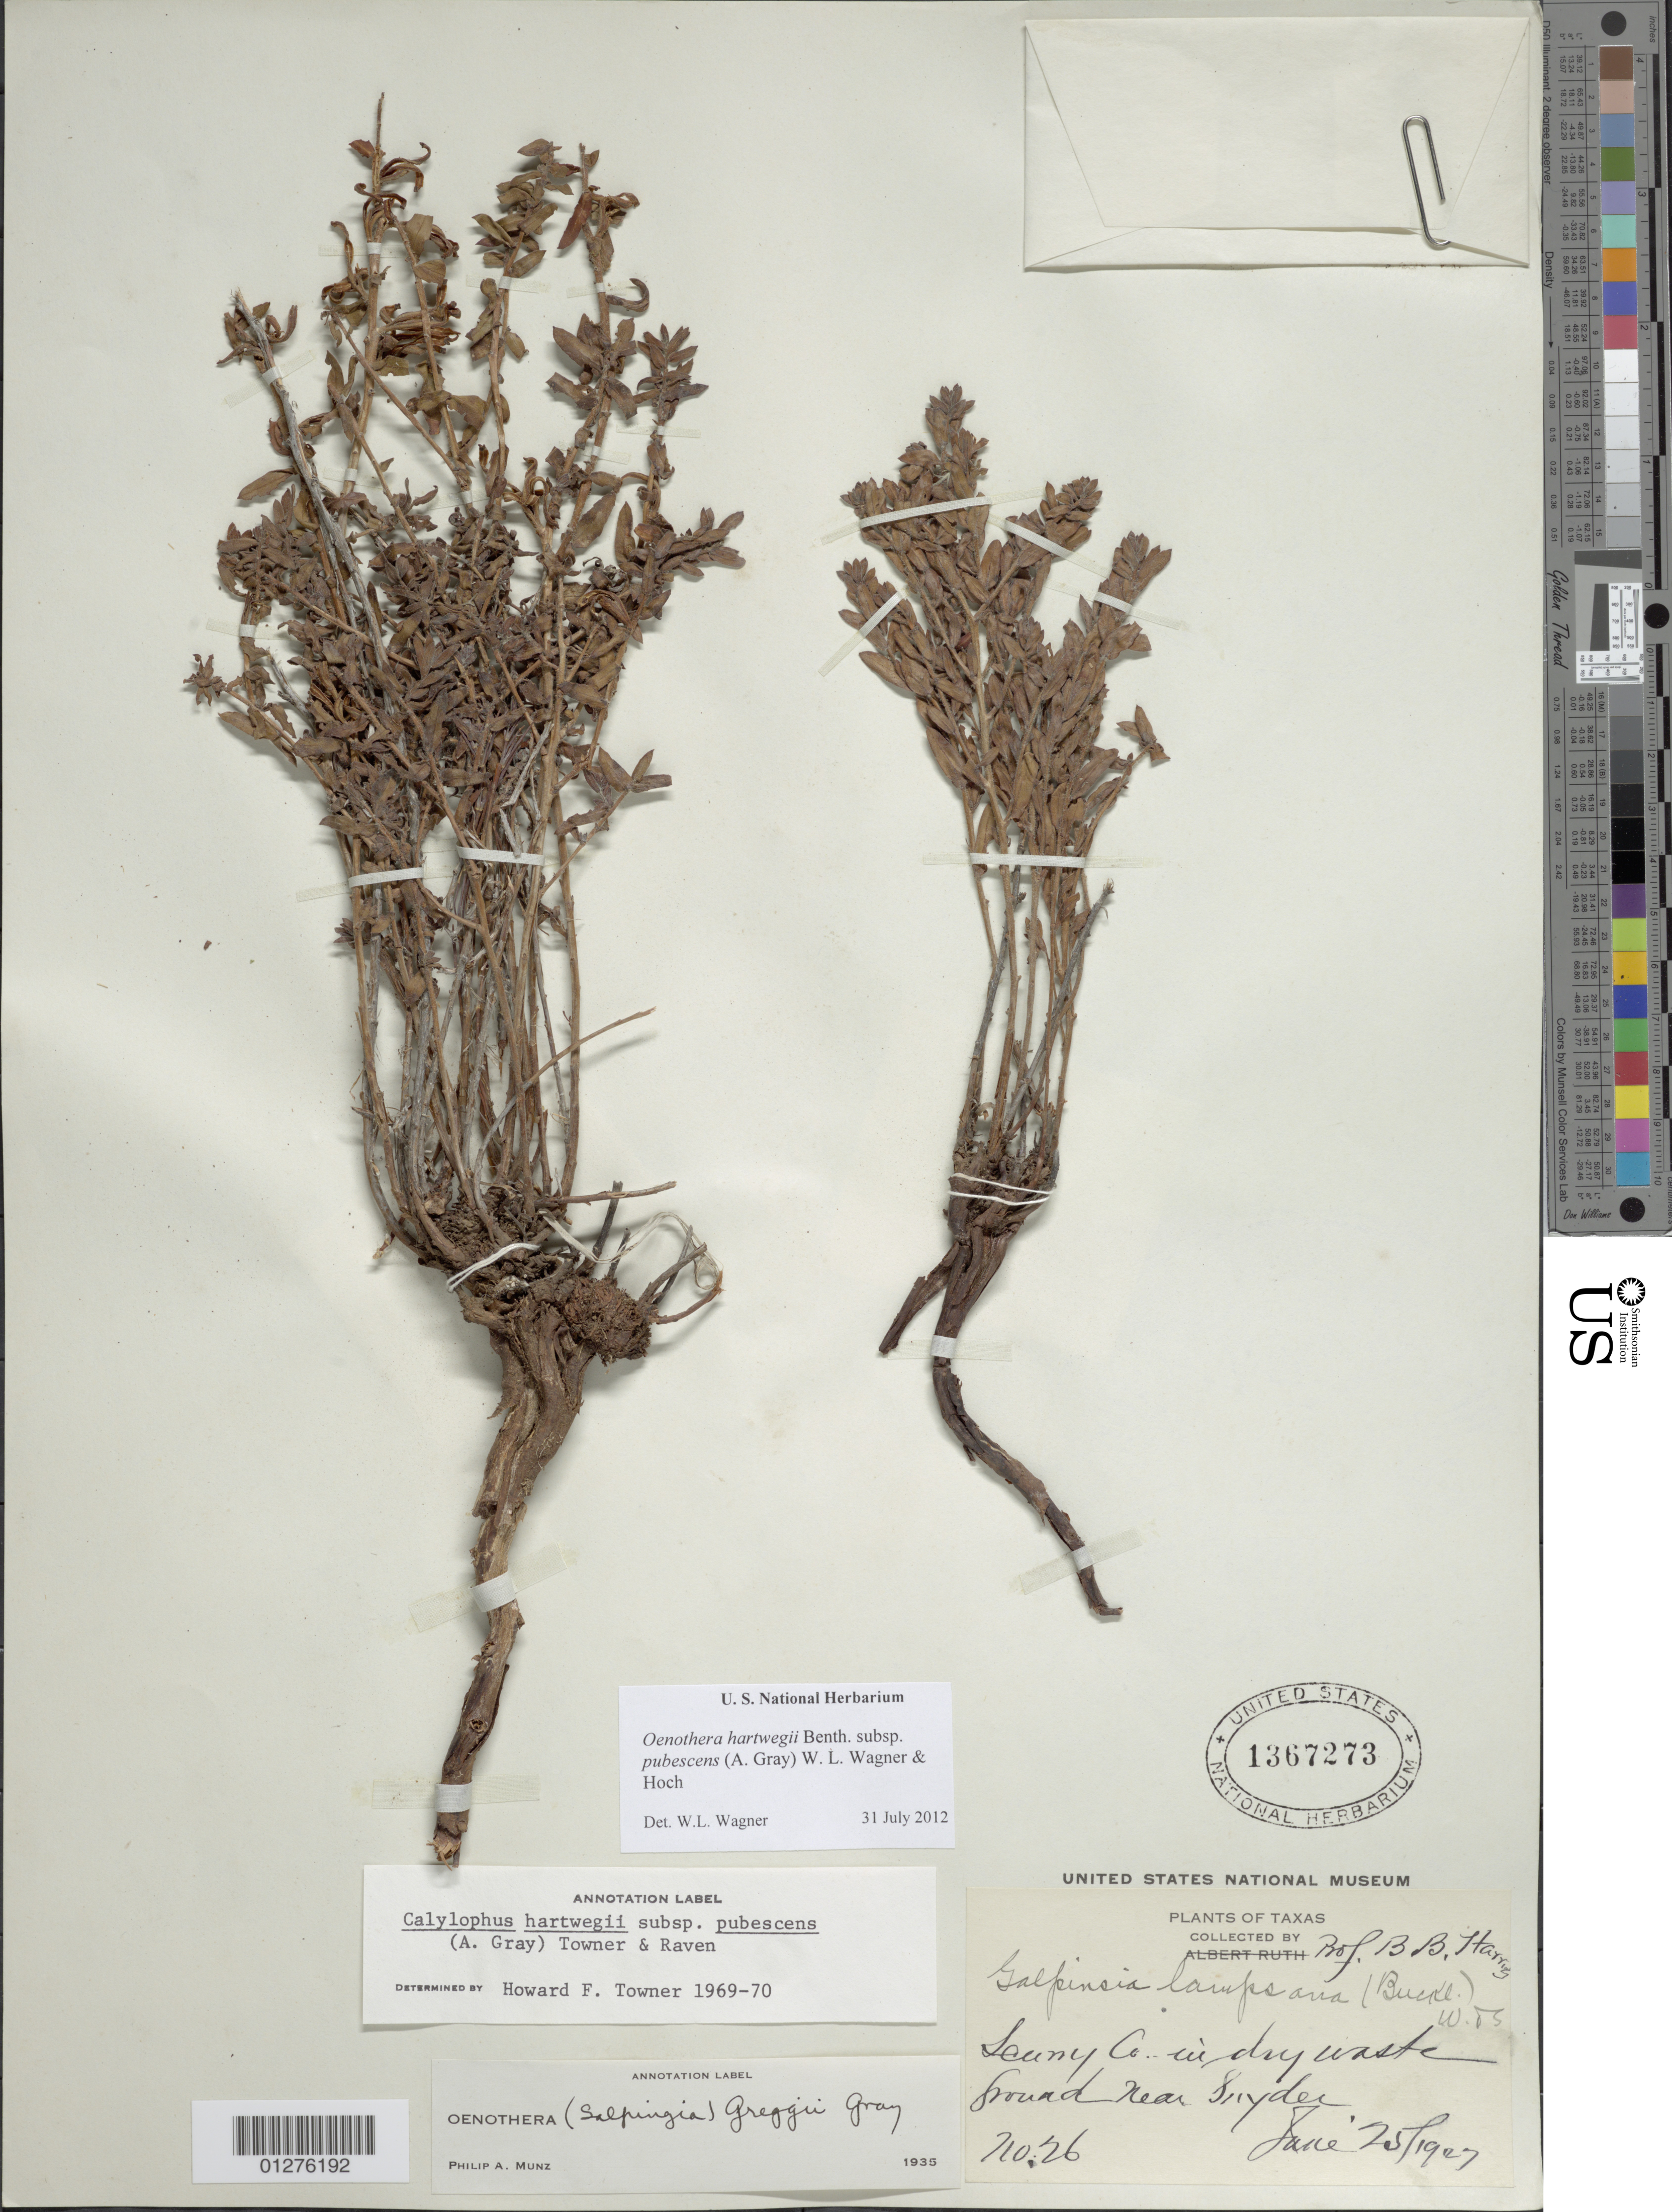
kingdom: Plantae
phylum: Tracheophyta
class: Magnoliopsida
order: Myrtales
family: Onagraceae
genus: Oenothera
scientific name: Oenothera hartwegii subsp. pubescens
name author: (A. Gray) W.L. Wagner & Hoch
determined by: Wagner, W. L., (BOT), Smithsonian Institution - National Museum of Natural History (UNITED STATES)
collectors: B. B. Harris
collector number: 26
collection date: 1927-06-25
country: United States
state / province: Texas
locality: Near Snyder.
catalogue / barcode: US 1367273